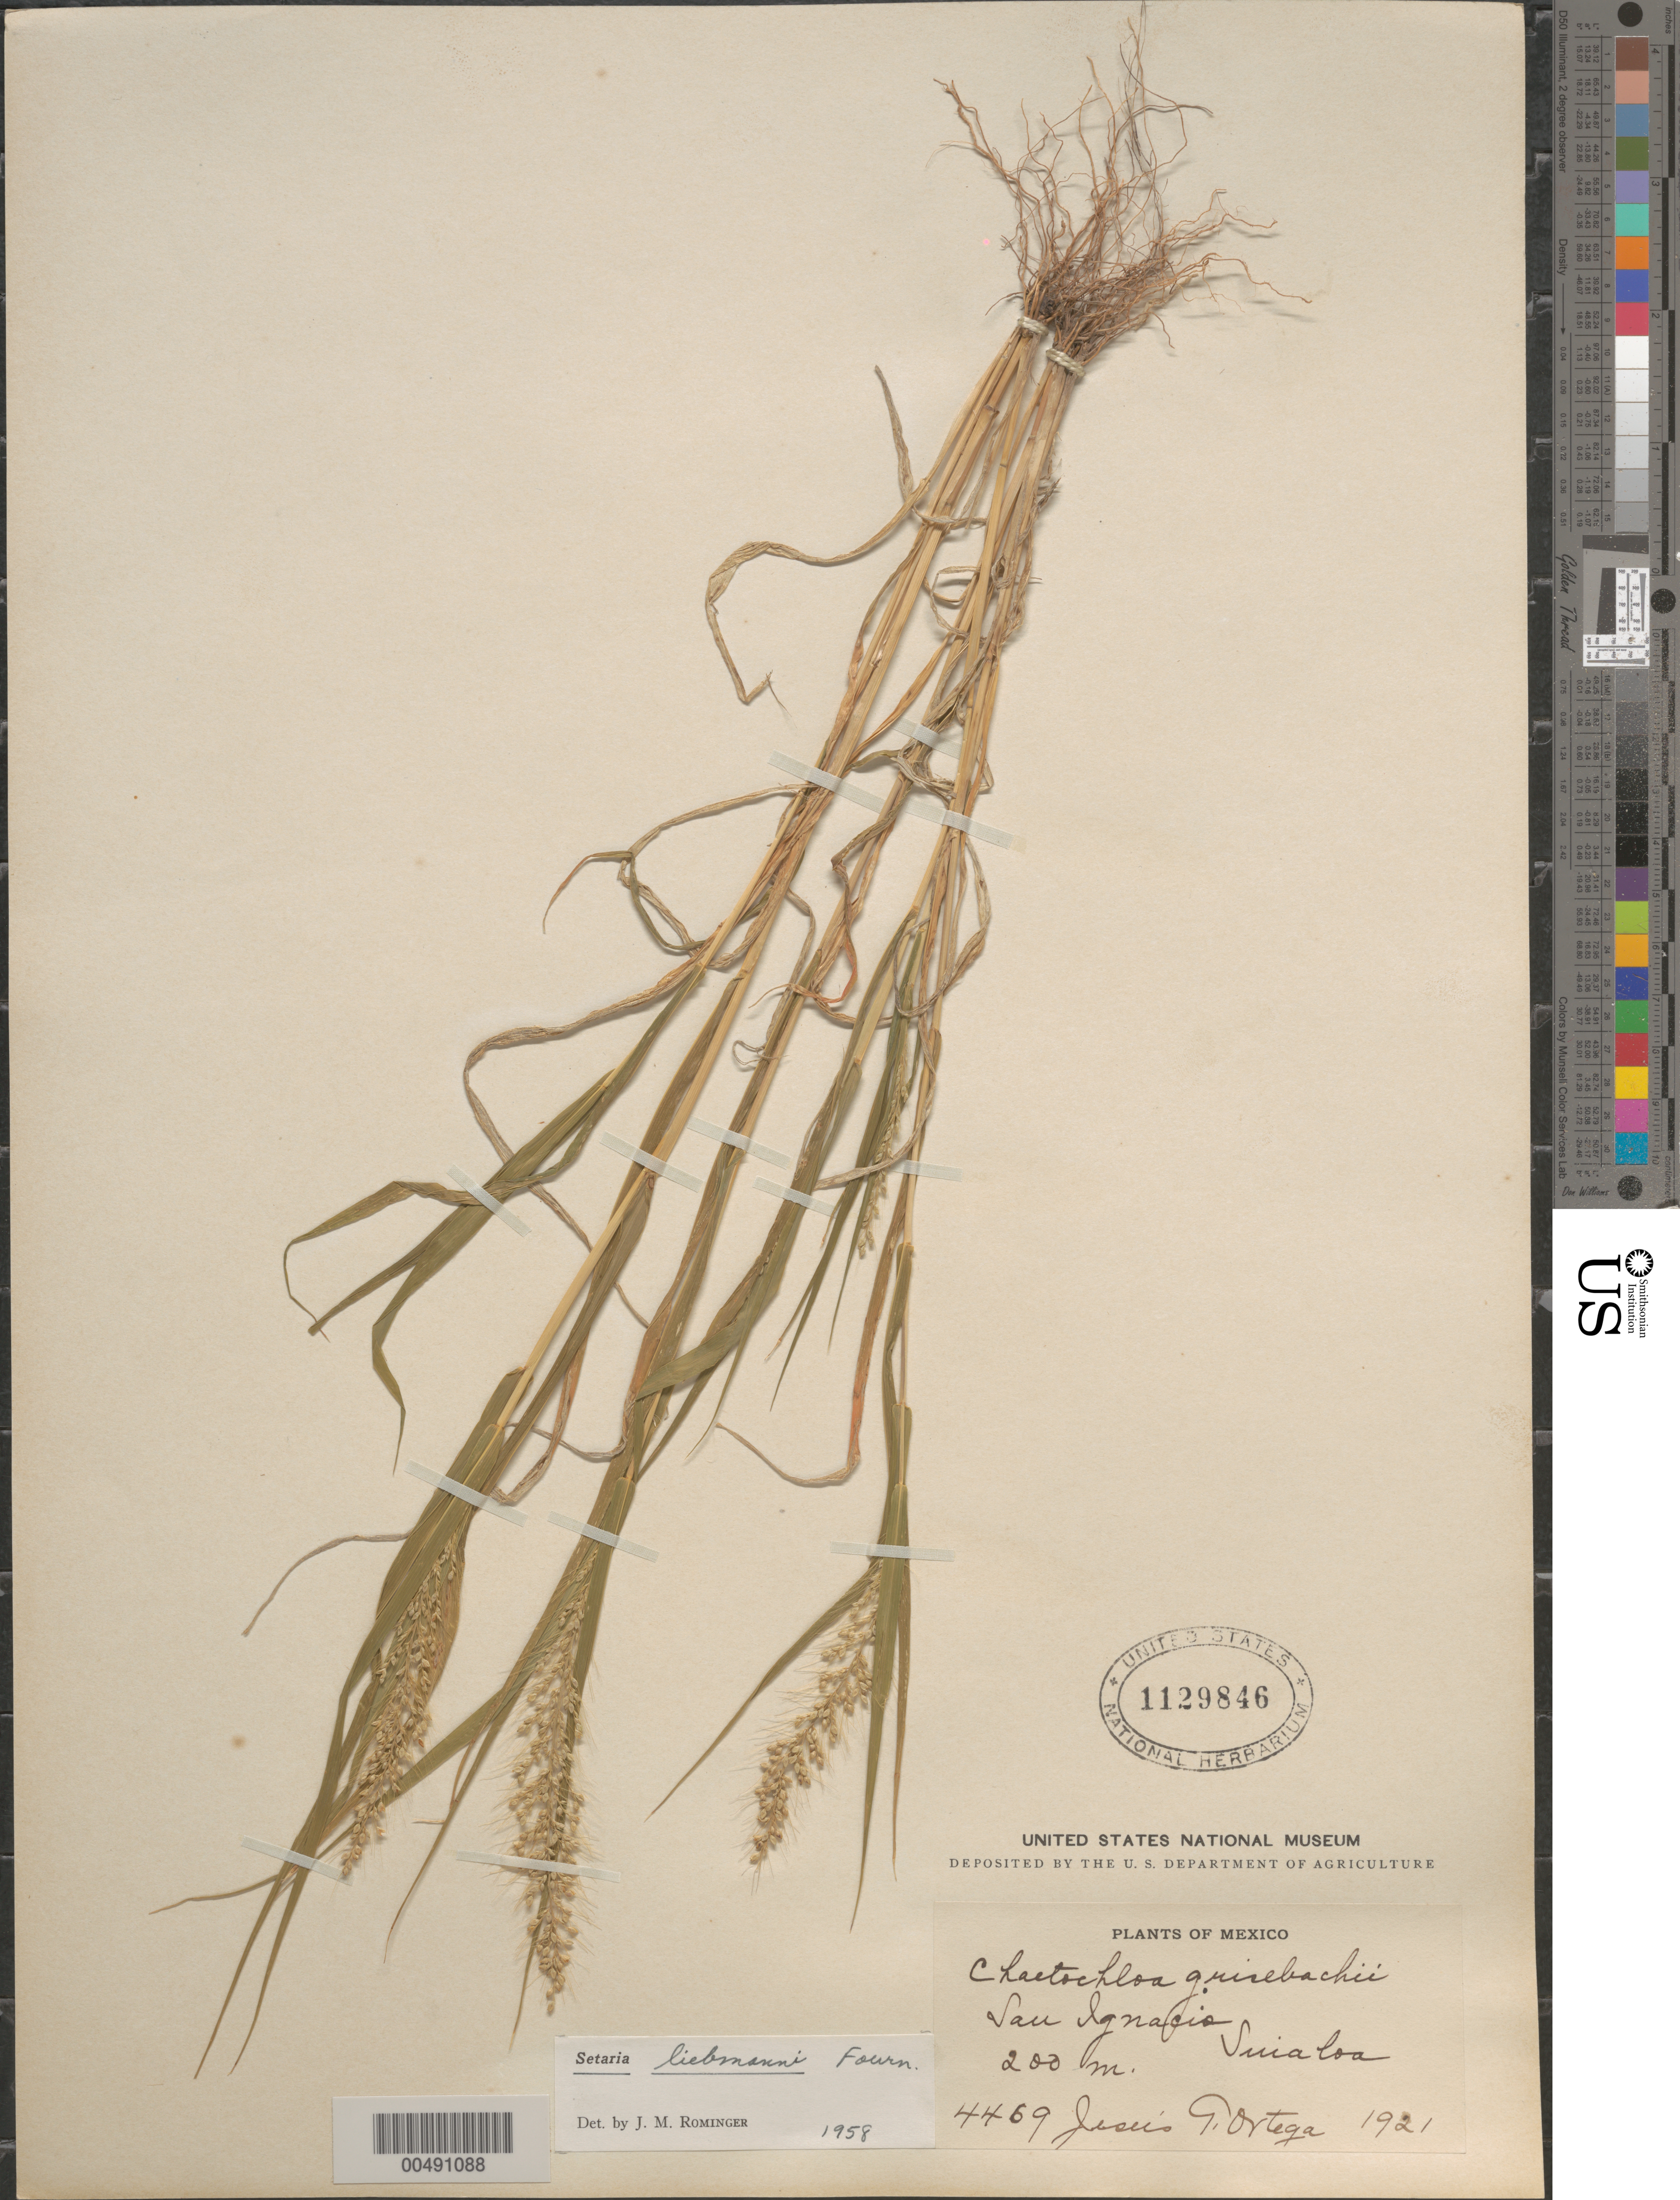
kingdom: Plantae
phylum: Tracheophyta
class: Liliopsida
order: Poales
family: Poaceae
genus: Setaria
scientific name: Setaria liebmannii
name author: E. Fourn.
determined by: Rominger, J. M.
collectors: J. Ortega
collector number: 4469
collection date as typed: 1921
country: Mexico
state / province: Sinaloa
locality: San Ignacio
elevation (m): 200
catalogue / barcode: US 1129846